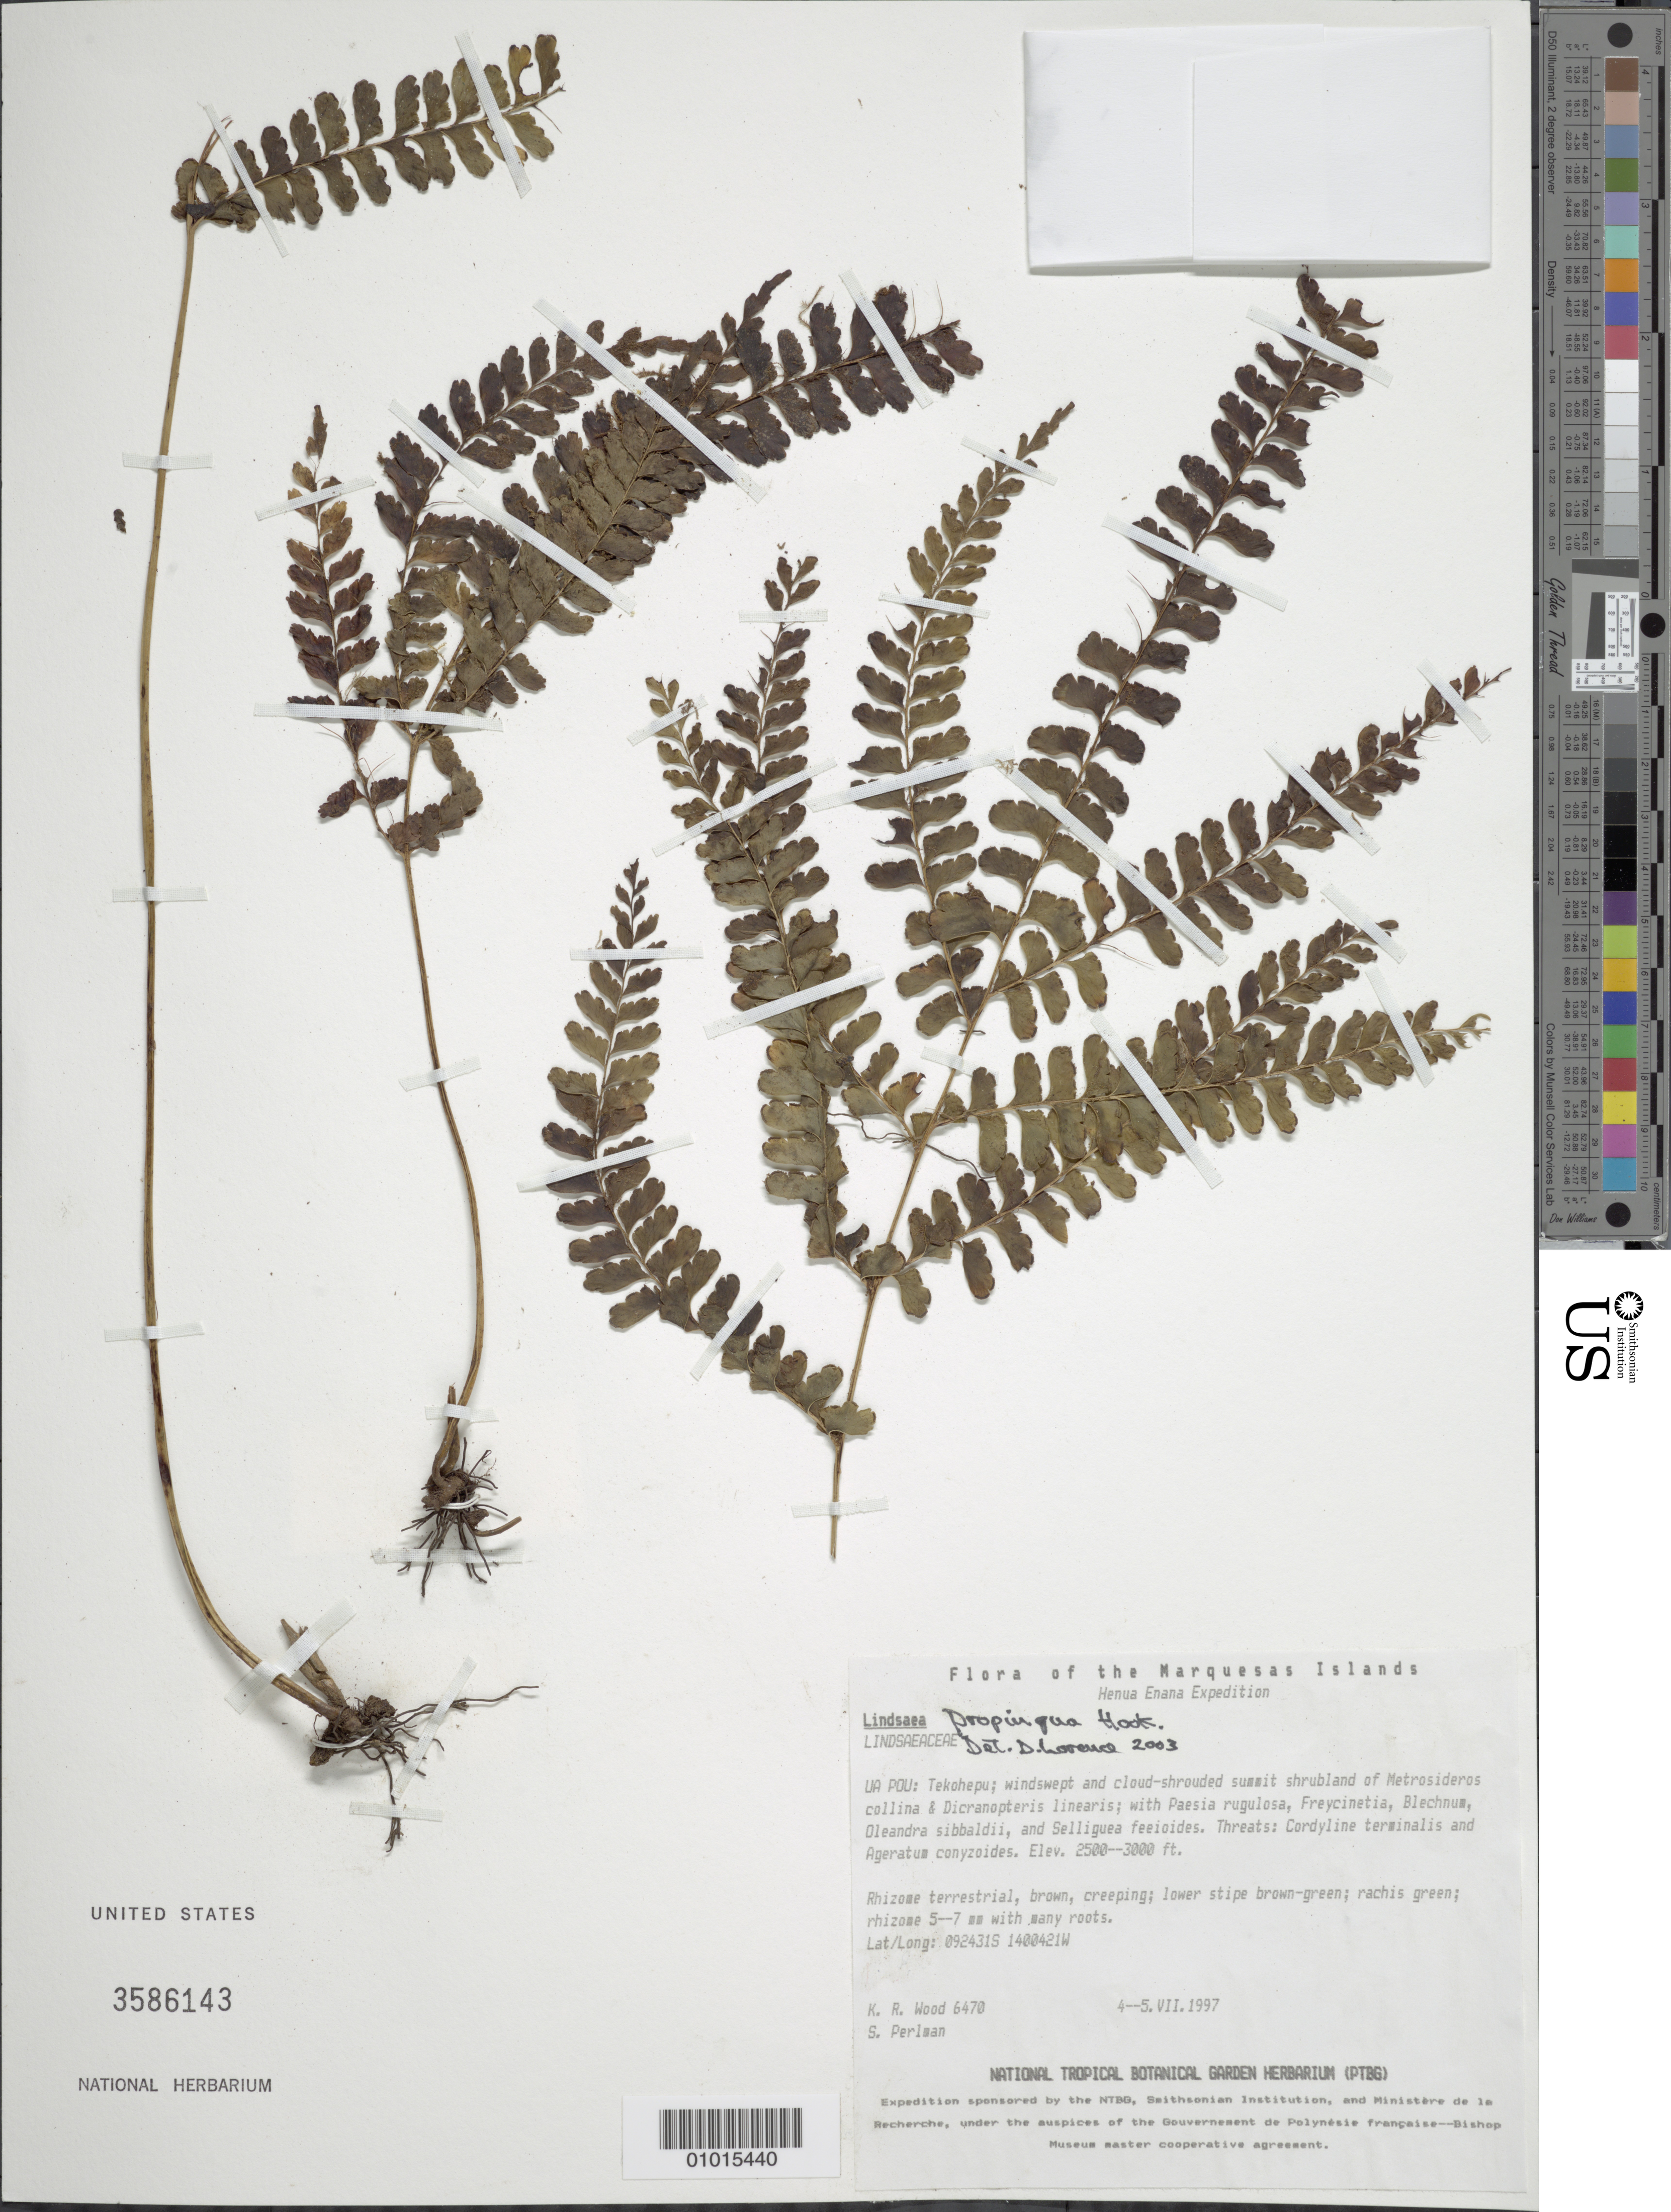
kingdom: Plantae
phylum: Tracheophyta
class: Polypodiopsida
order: Polypodiales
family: Lindsaeaceae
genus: Lindsaea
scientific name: Lindsaea propinqua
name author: Hook.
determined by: Lorence, David H., (PTBG), National Tropical Botanical Garden (UNITED STATES)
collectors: K. R. Wood & S. P. Perlman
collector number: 6470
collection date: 1997-07-04/1997-07-05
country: French Polynesia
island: Ua Pou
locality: Tekohepo, summit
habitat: Shrubland of Metrosideros collina - Dicranopteris linearis; windswept and cloud shrouded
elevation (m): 762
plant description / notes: Cordyline terminalis, Ageratum conyzoides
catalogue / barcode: US 3586143